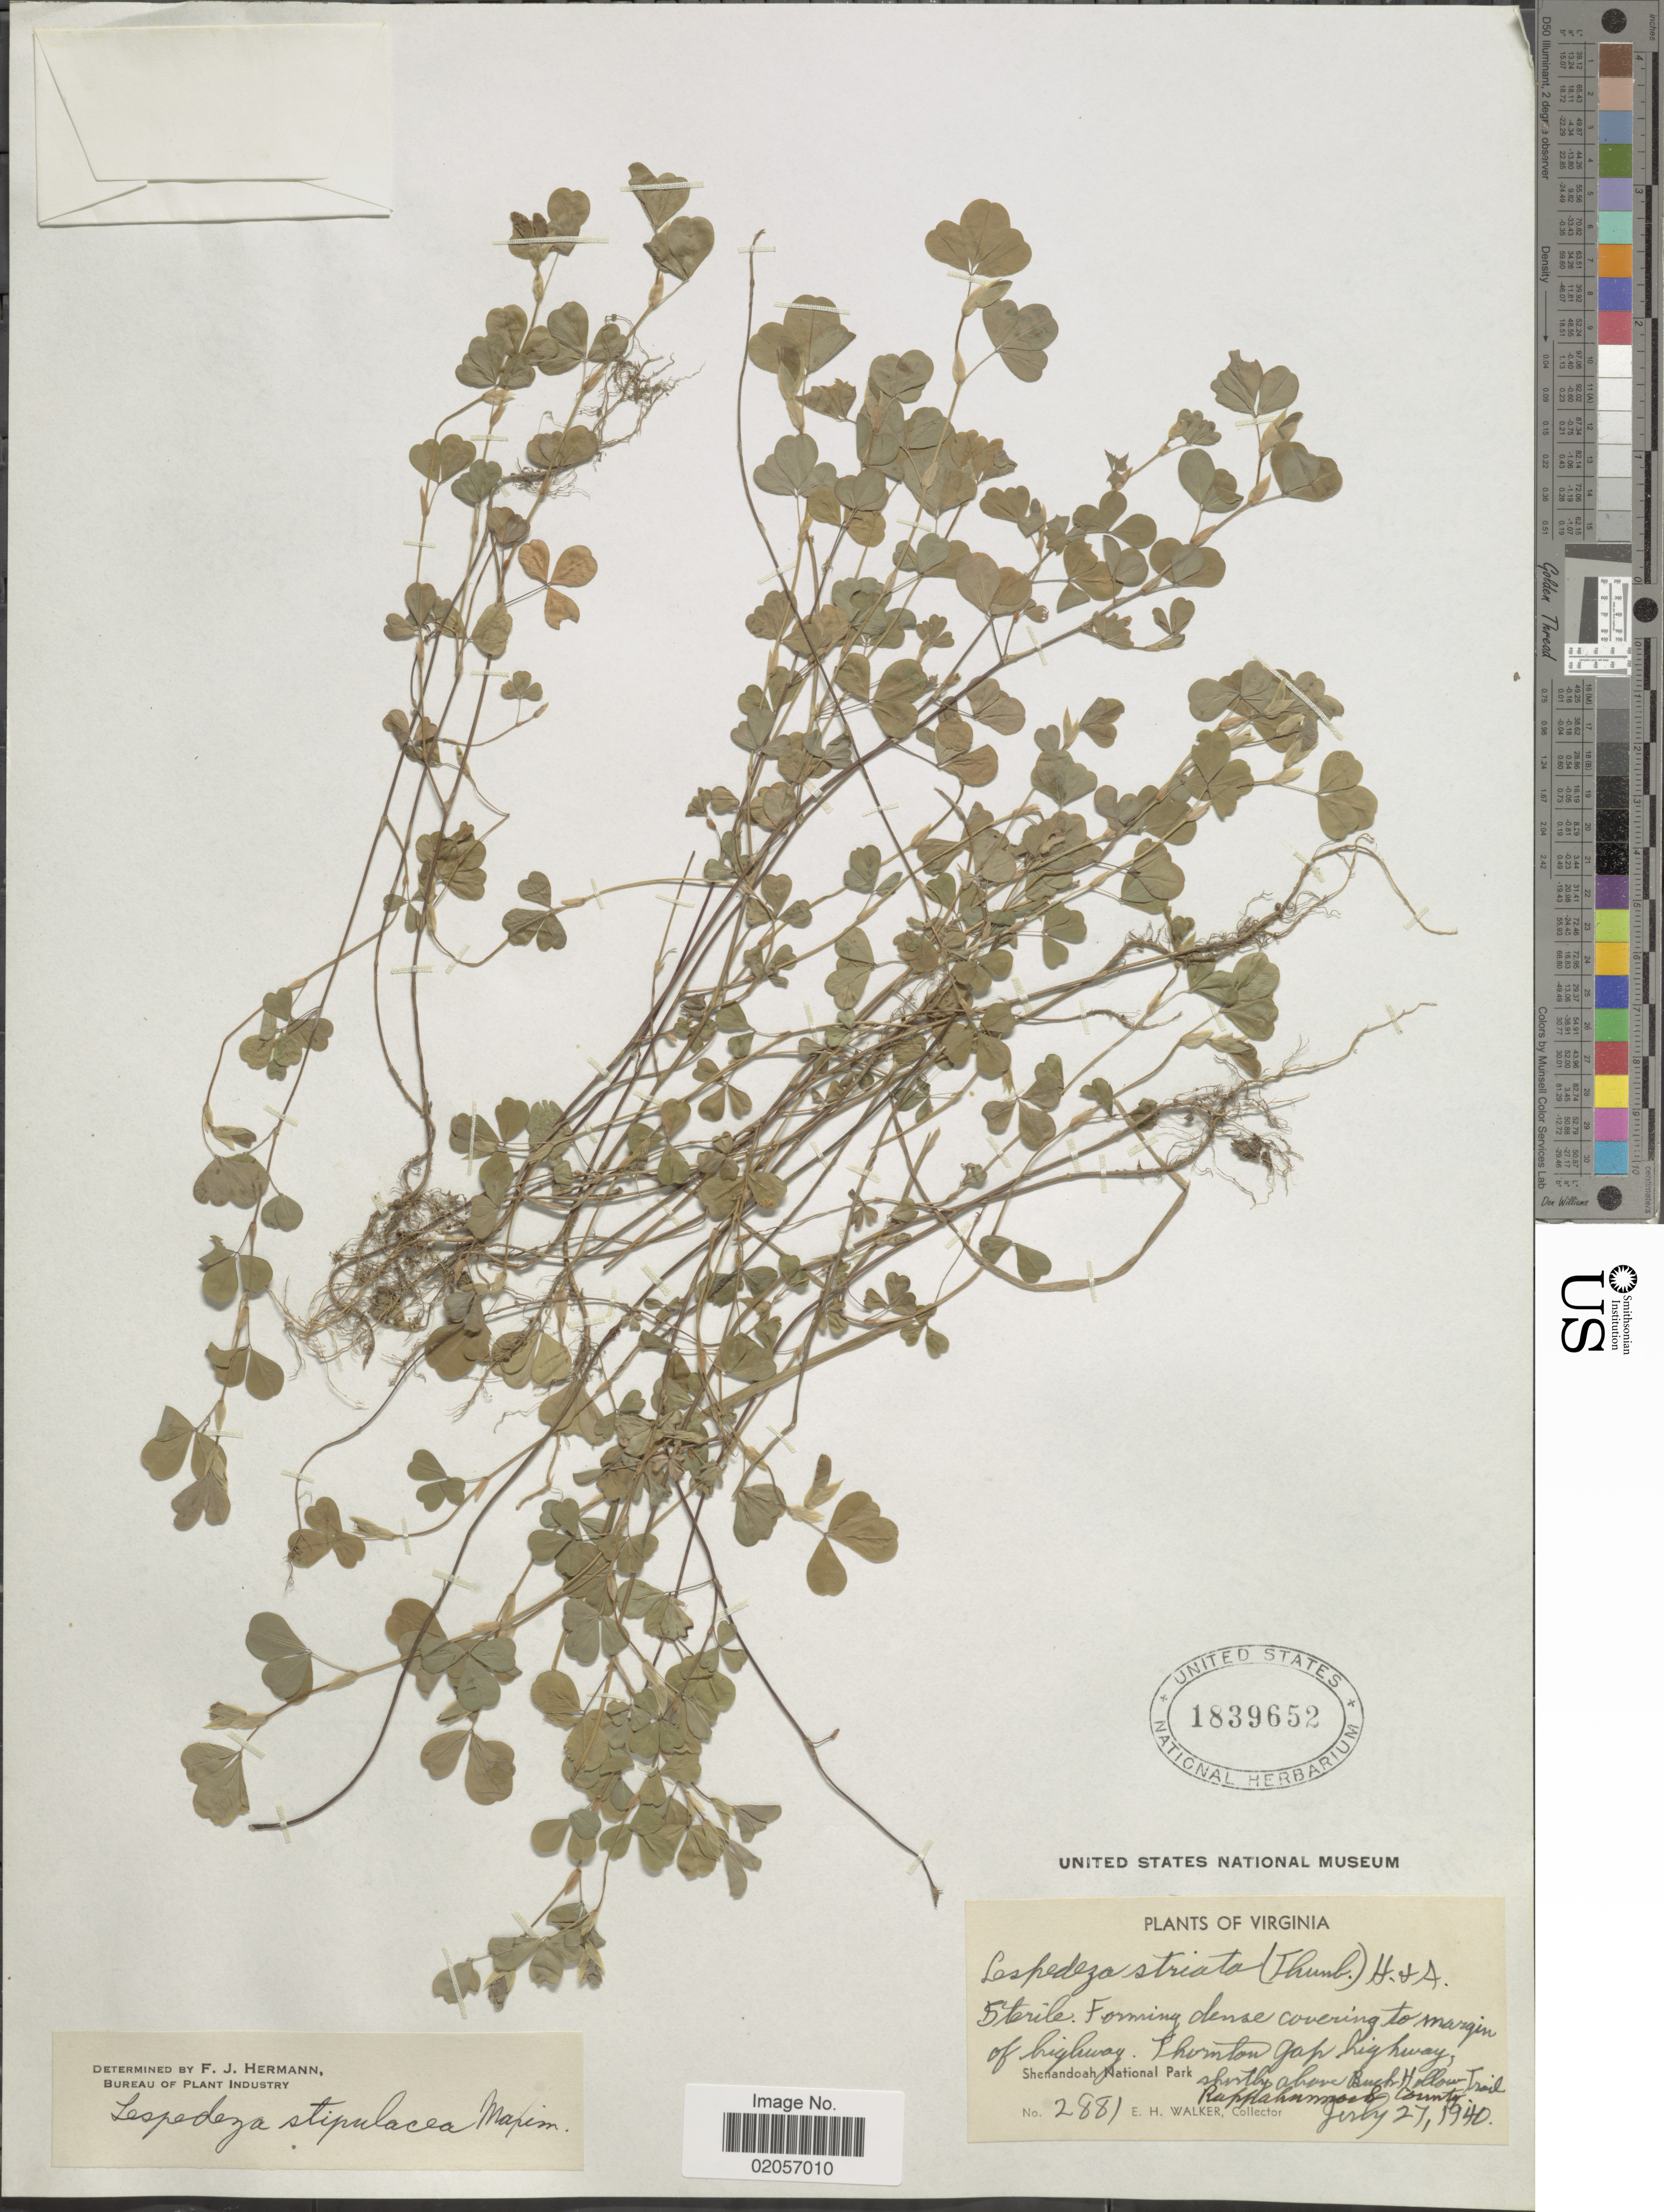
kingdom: Plantae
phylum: Tracheophyta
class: Magnoliopsida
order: Fabales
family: Fabaceae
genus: Kummerowia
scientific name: Kummerowia stipulacea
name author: (Maxim.) Makino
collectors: E. H. Walker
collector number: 2881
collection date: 1940-07-27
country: United States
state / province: Virginia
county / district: Shenandoah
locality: Thornton Gap highway, shortly above Buck Hollow Trail. Rappahannock County. Shenandoah National Park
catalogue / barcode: US 1839652